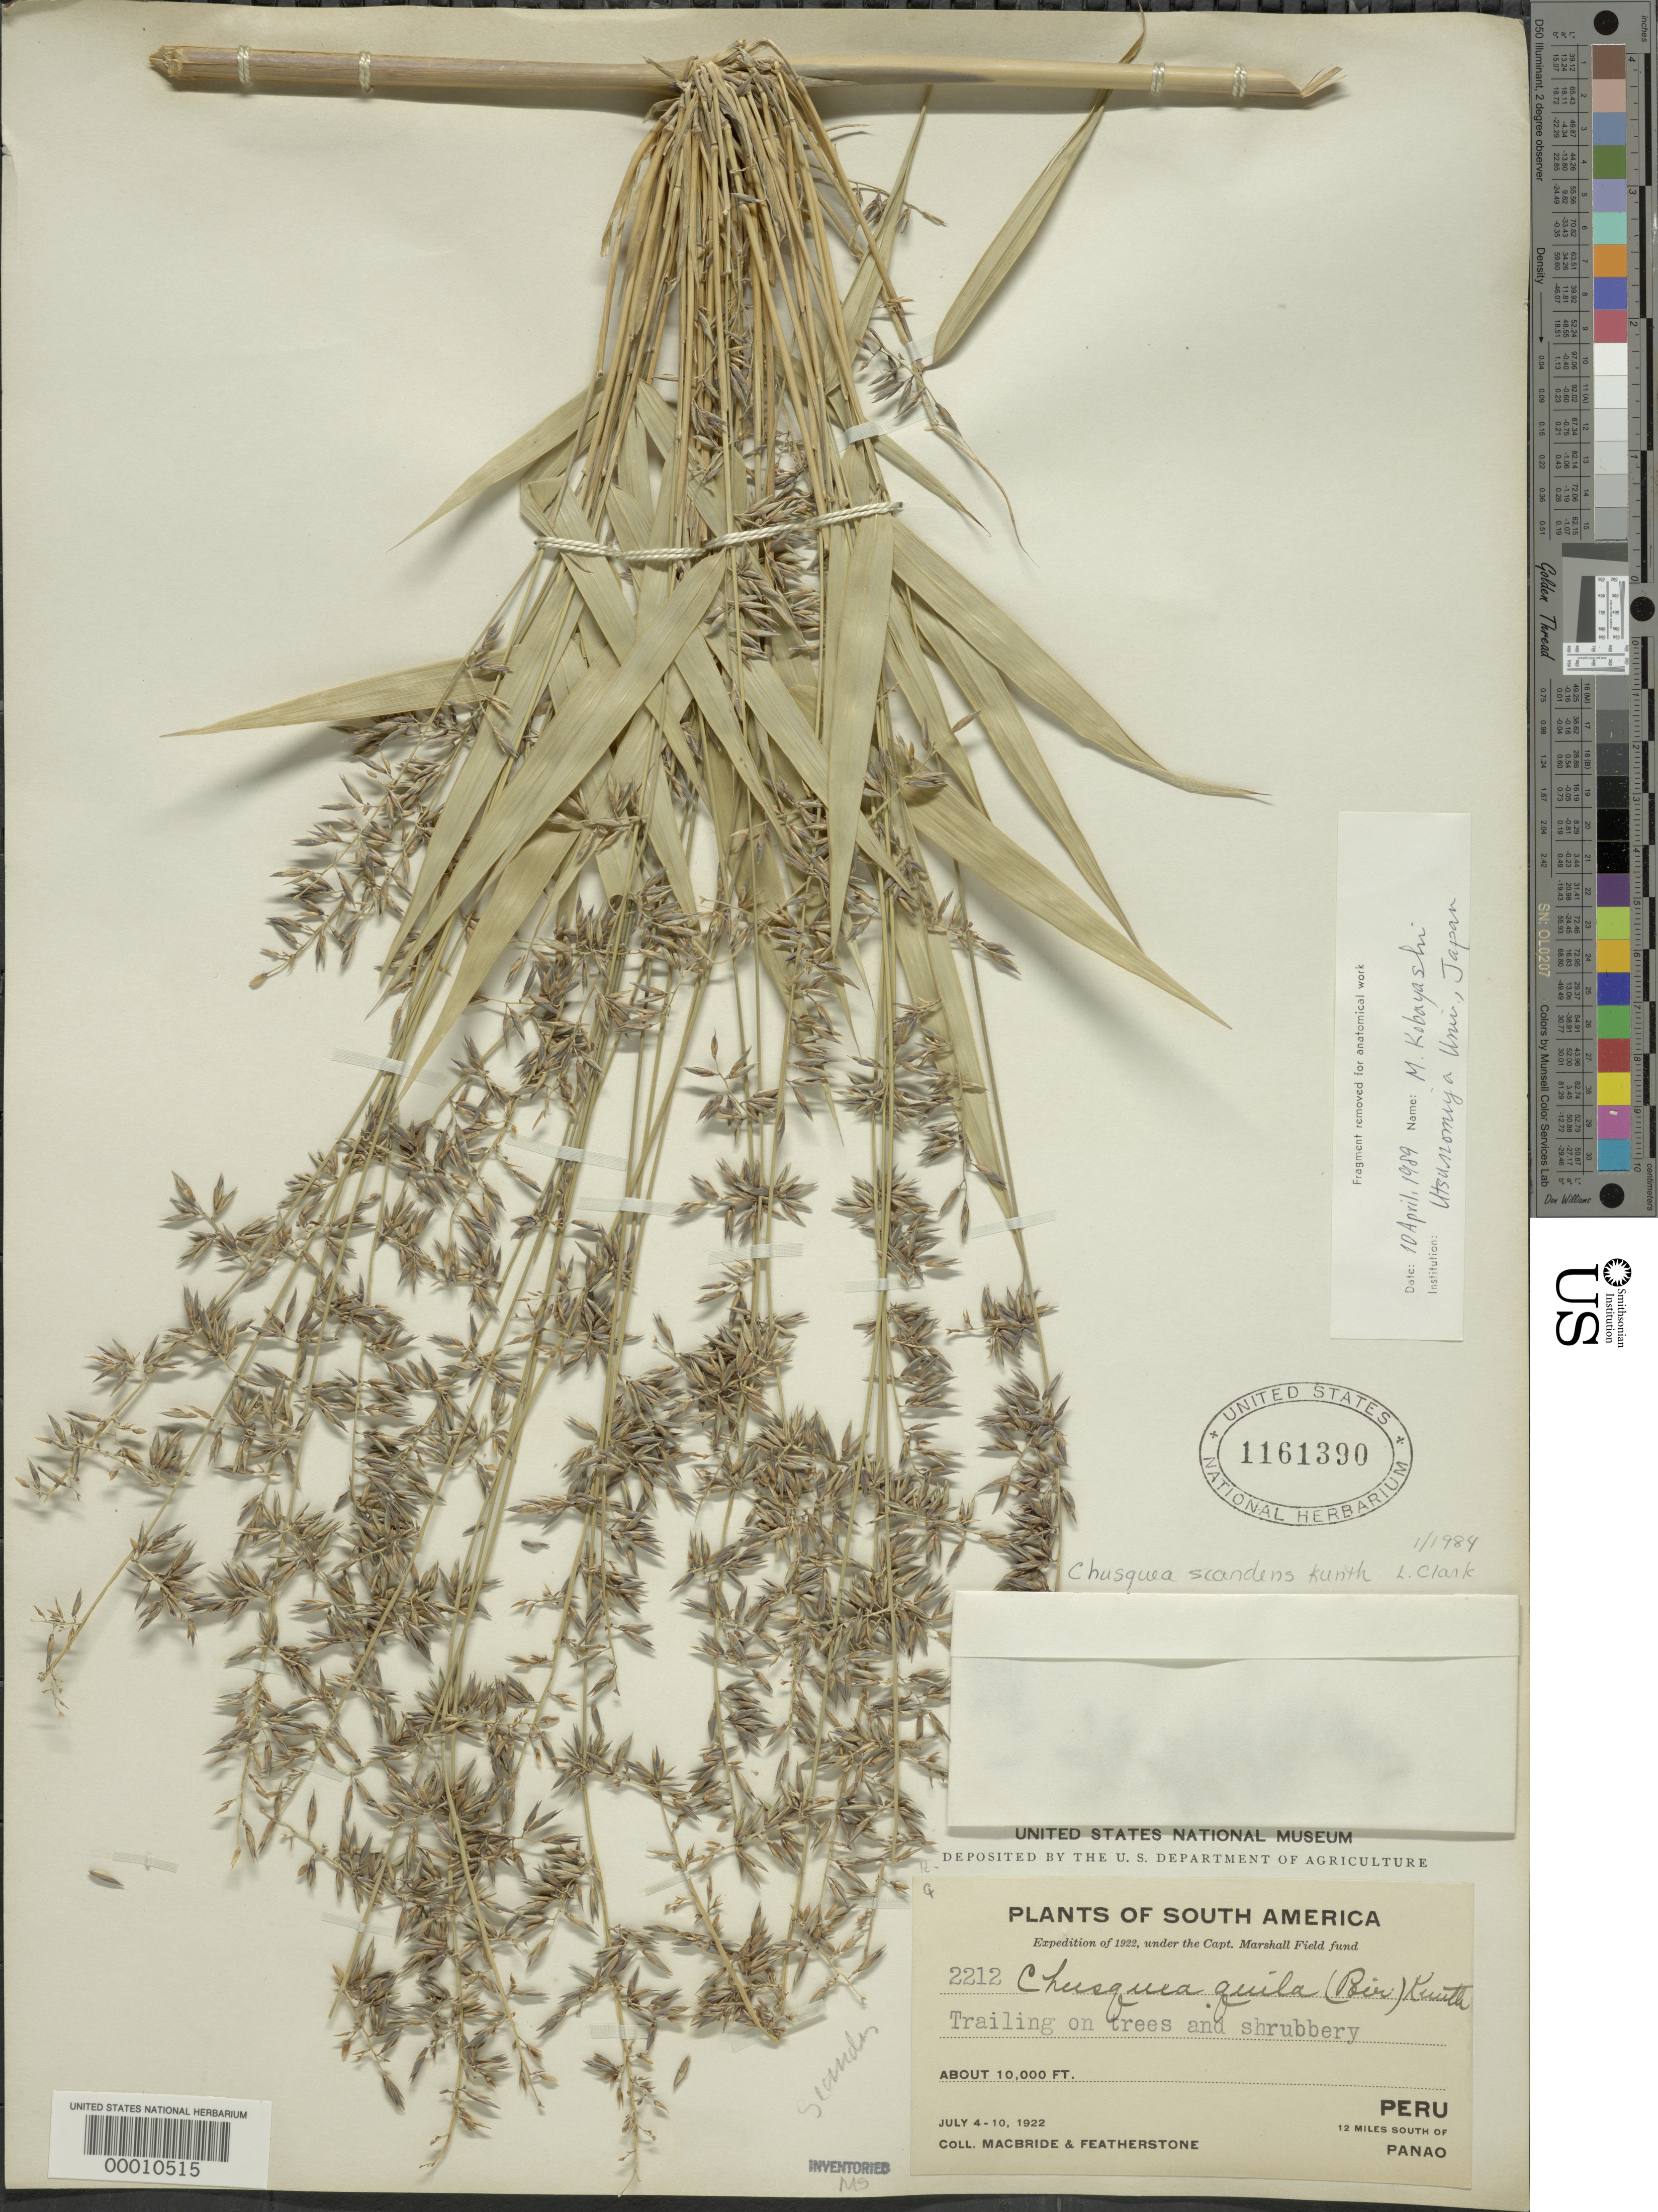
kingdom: Plantae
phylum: Tracheophyta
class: Liliopsida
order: Poales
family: Poaceae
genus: Chusquea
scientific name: Chusquea scandens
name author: Kunth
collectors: J. F. Macbride & W. Featherstone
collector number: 2212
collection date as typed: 04 Jul 1922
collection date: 1922-07-04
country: Peru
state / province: Huánuco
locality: Panao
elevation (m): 3048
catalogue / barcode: US 1161390